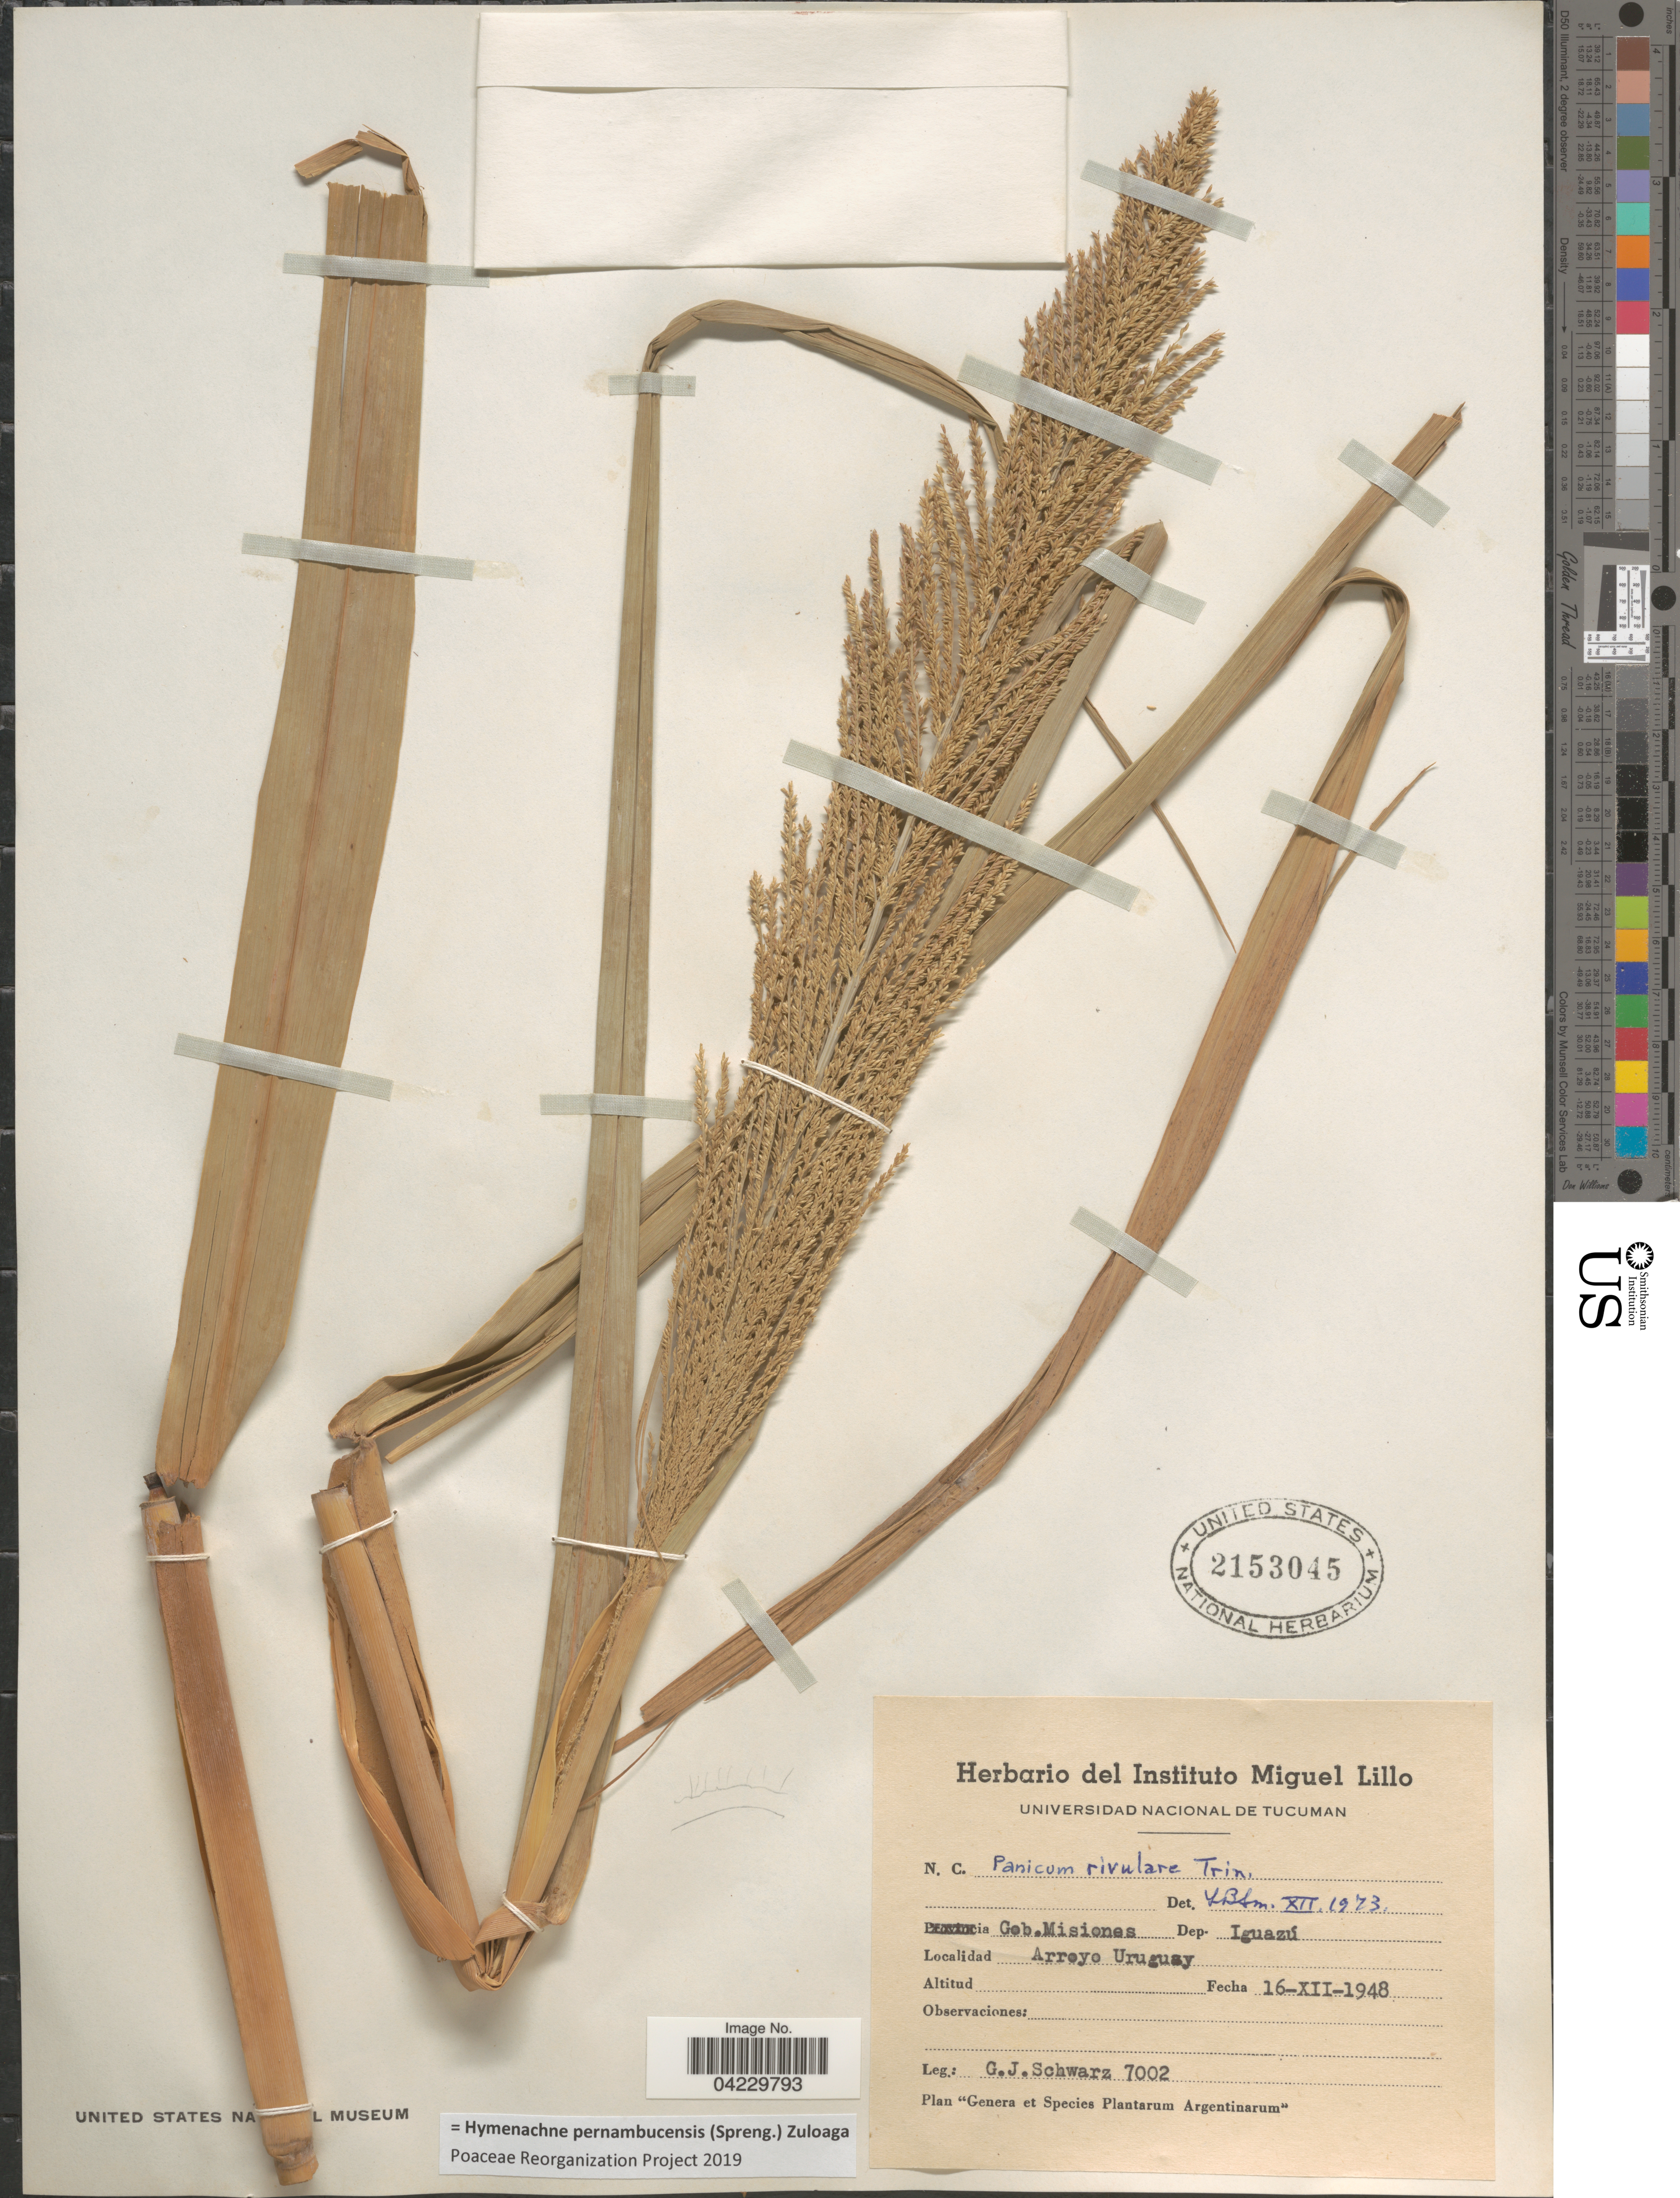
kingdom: Plantae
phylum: Tracheophyta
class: Liliopsida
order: Poales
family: Poaceae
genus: Hymenachne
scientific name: Hymenachne pernambucensis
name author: (Spreng.) Zuloaga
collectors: G. J. Schwarz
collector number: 7002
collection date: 1948-12-16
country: Argentina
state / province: Misiones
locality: Gob. Misiones. Dep. Iguazú. Arroyo Uruguay.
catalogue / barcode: US 2153045